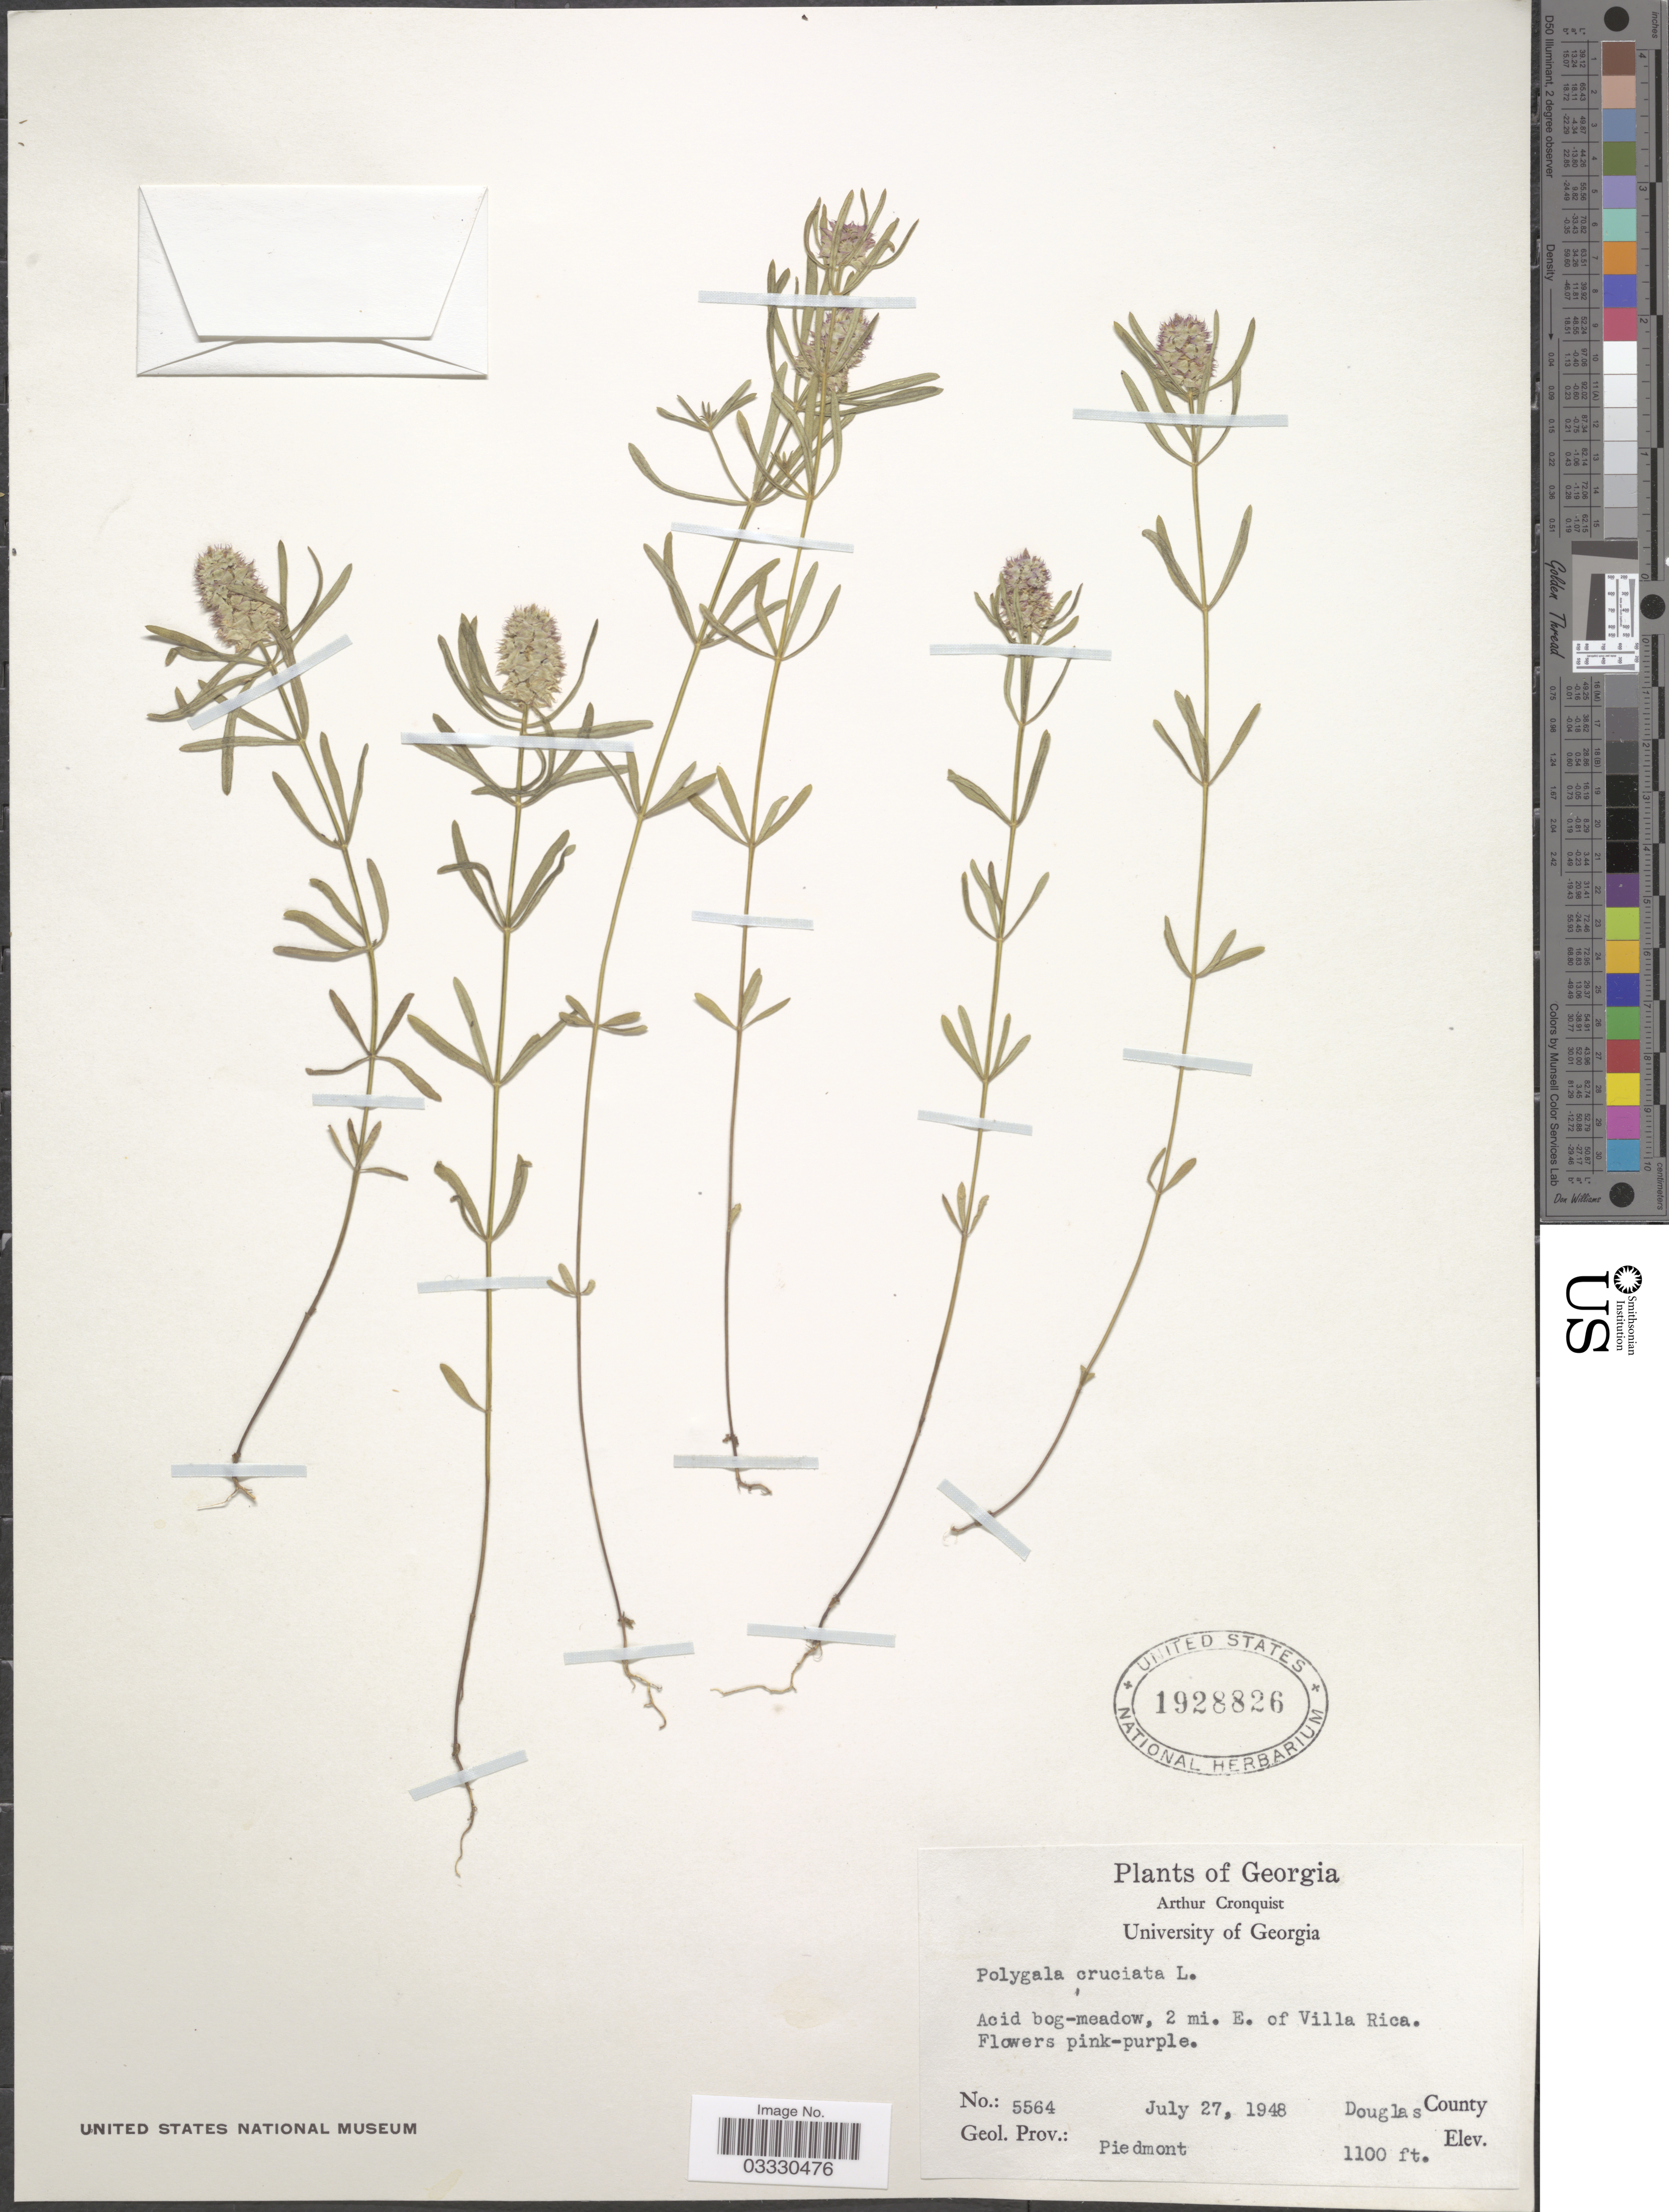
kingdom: Plantae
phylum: Tracheophyta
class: Magnoliopsida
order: Fabales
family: Polygalaceae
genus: Polygala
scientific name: Polygala cruciata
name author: L.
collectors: A. J. Cronquist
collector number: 5564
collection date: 1948-07-27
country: United States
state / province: Georgia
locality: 2 mi. E. of Villa Rica. Douglas County.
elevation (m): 335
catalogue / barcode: US 1928826